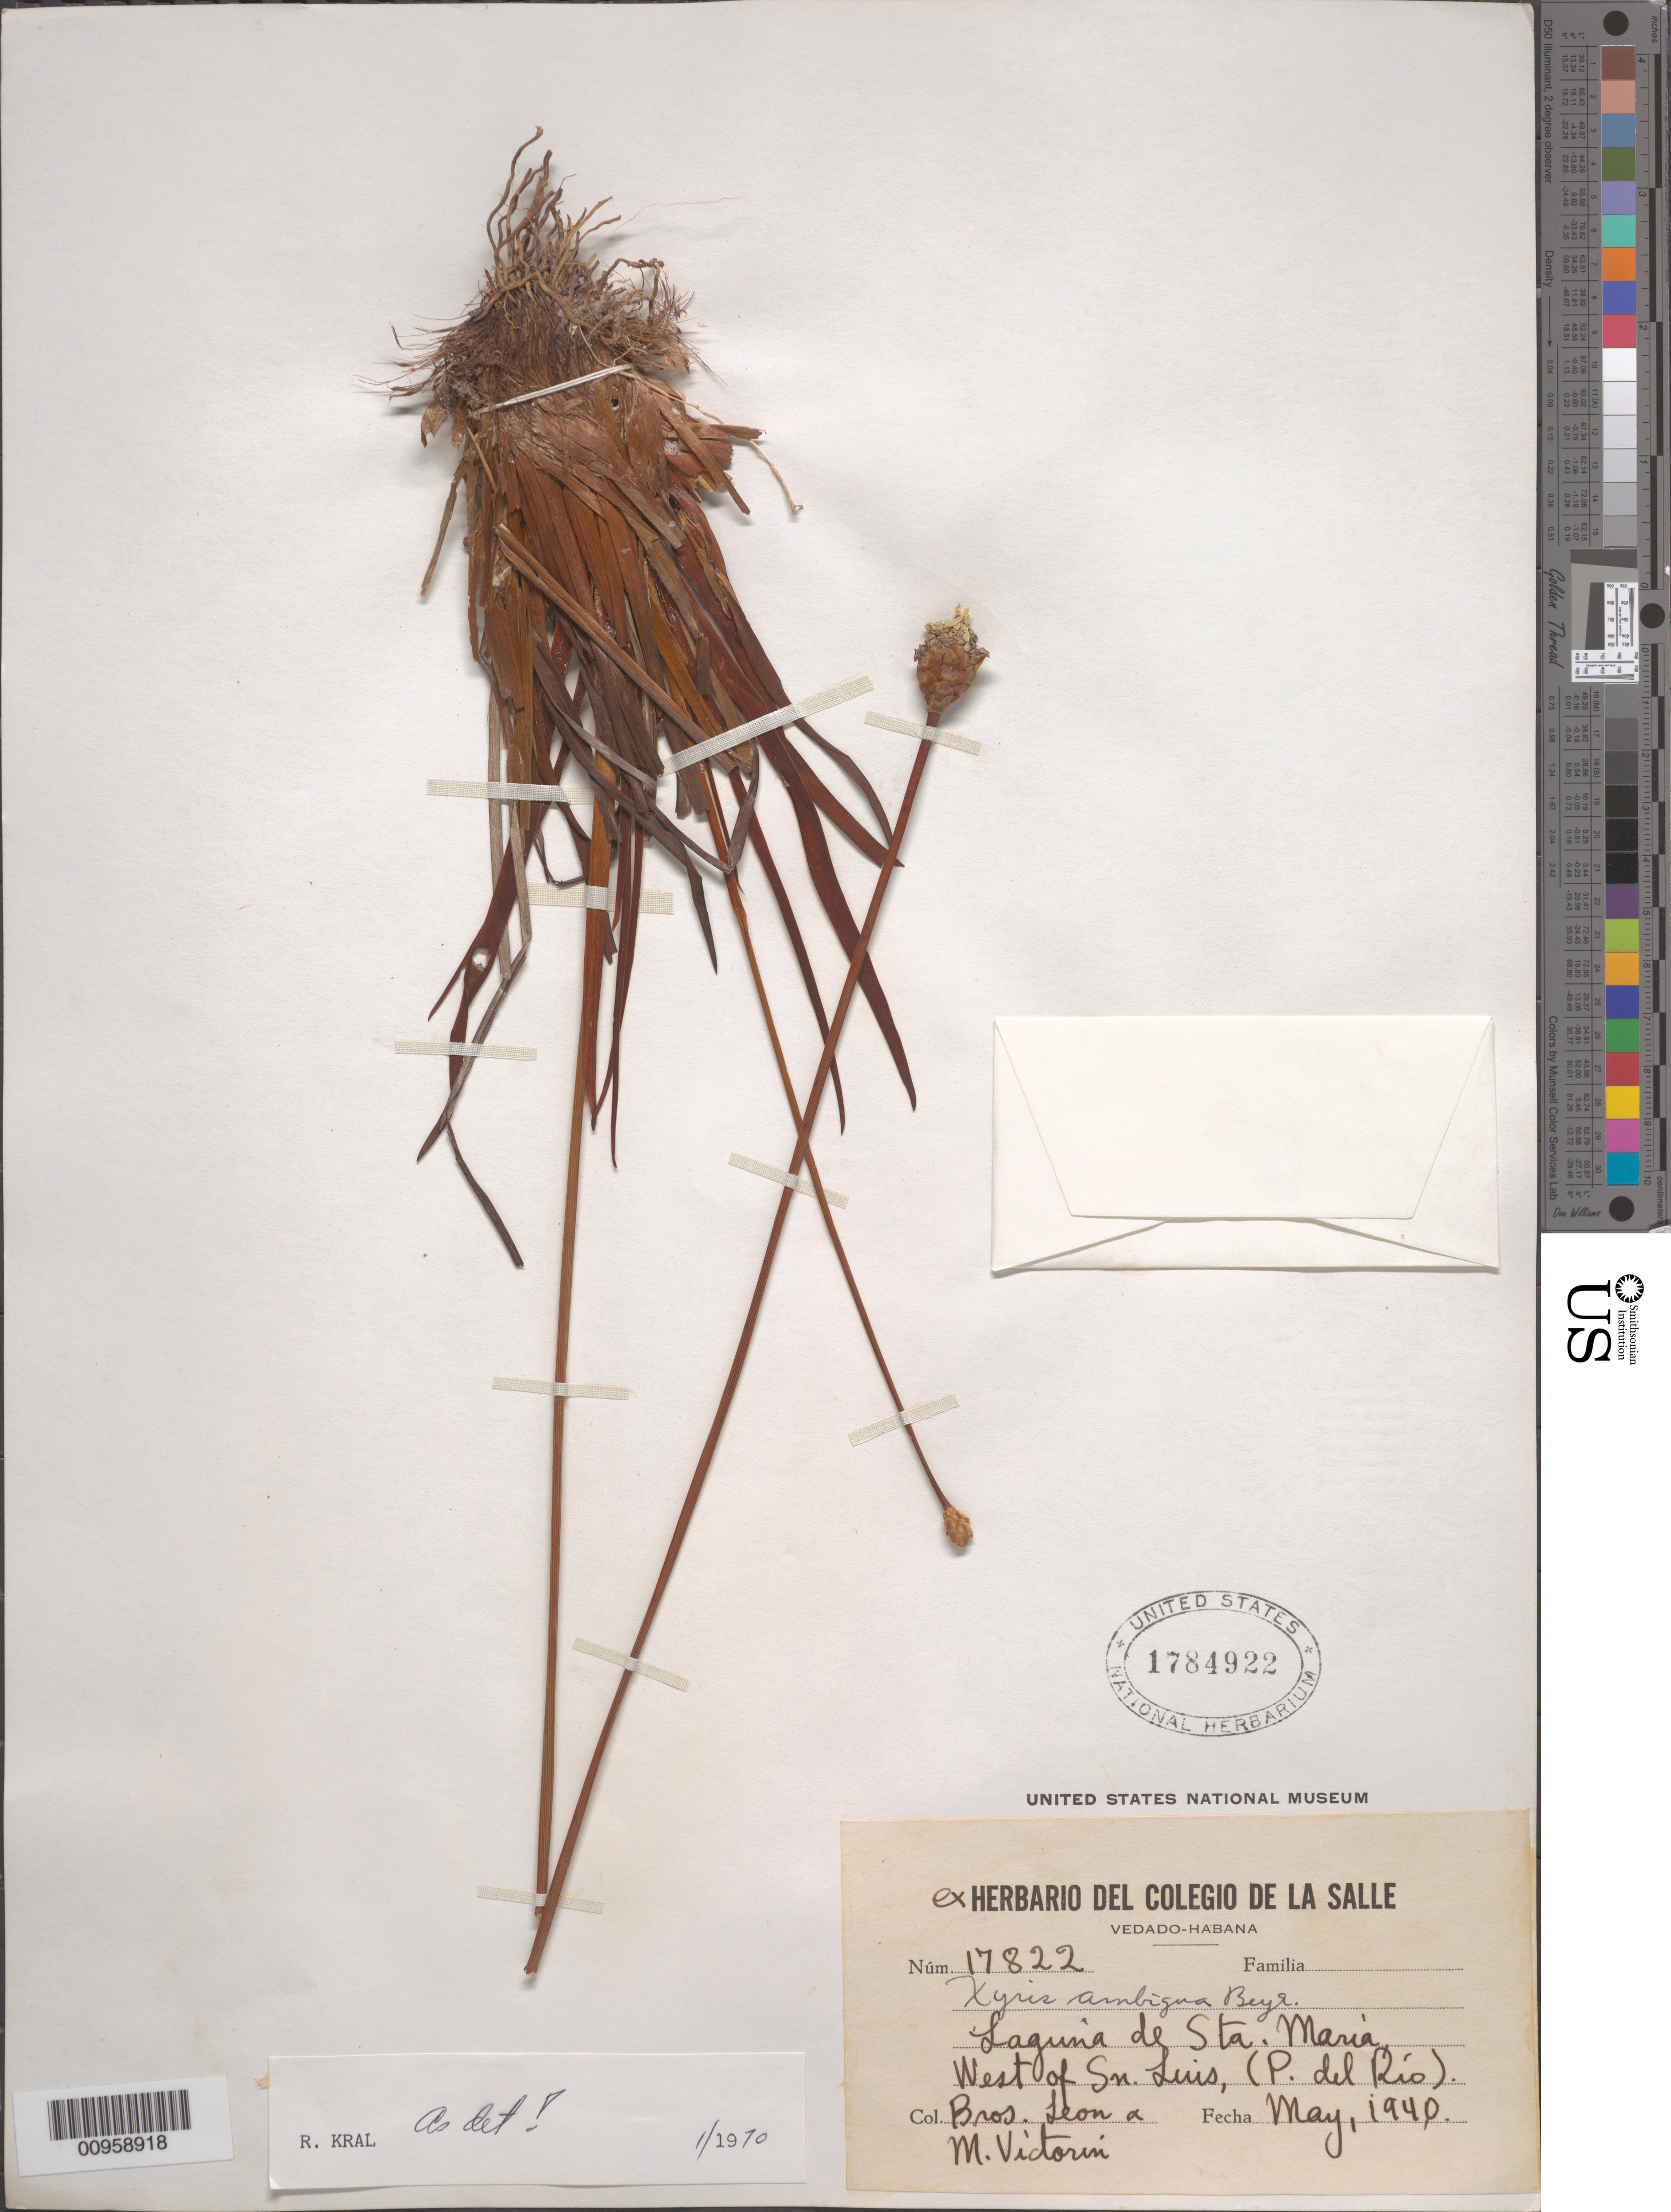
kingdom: Plantae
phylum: Tracheophyta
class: Liliopsida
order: Poales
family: Xyridaceae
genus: Xyris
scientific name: Xyris ambigua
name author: Beyr. ex Kunth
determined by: Kral, Robert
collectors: Bro. León & F. Victorin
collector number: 17822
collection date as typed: May 1940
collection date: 1940-05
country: Cuba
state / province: Pinar del Rio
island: Cuba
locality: Laguna de Santa Maria, West of Sn Luis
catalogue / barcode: US 1784922